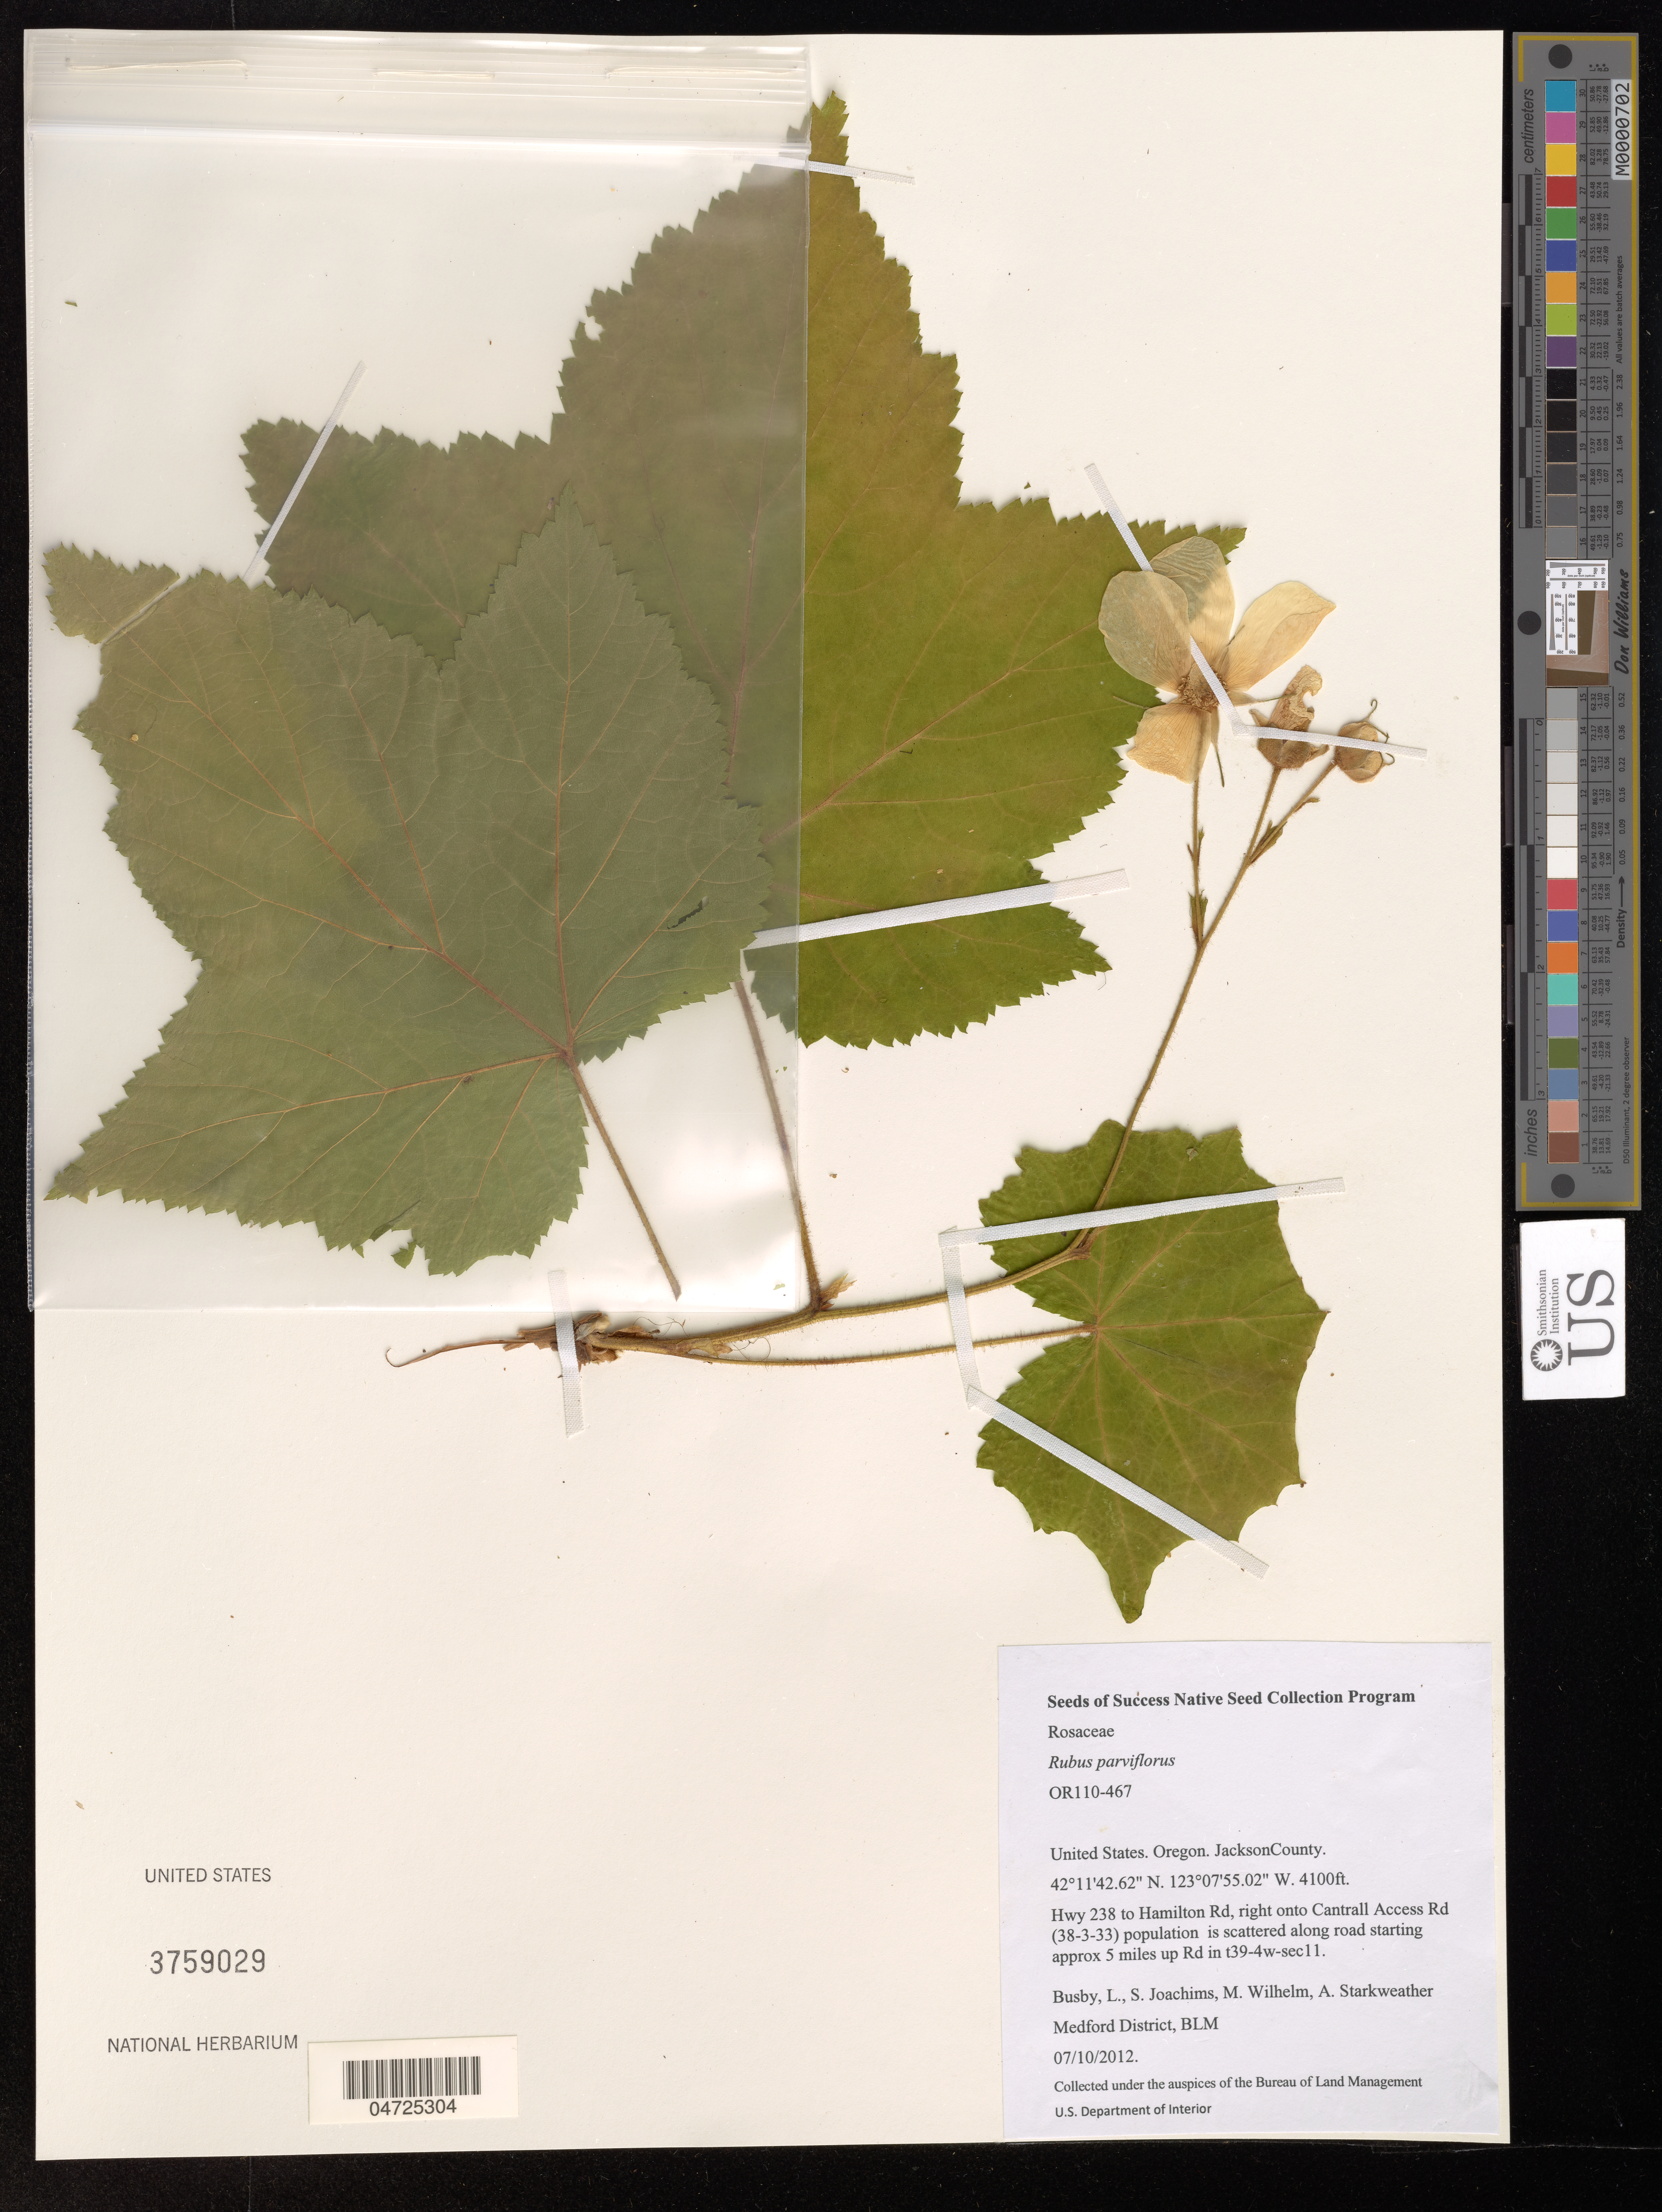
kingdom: Plantae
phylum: Tracheophyta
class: Magnoliopsida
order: Rosales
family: Rosaceae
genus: Rubus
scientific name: Rubus parviflorus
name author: Nutt.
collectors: L. Busby, S. Joachims, M. Wilhelm & A. Starkweather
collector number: OR110-467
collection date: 2012-07-10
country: United States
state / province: Oregon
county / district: Jackson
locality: Jackson County. Hwy 238 to Hamilton Rd, right onto Cantrall Access Rd (38-3-33) population is scattered along road starting approx 5 miles up Rd in t39-4w-sec11.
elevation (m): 1250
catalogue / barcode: US 3759029